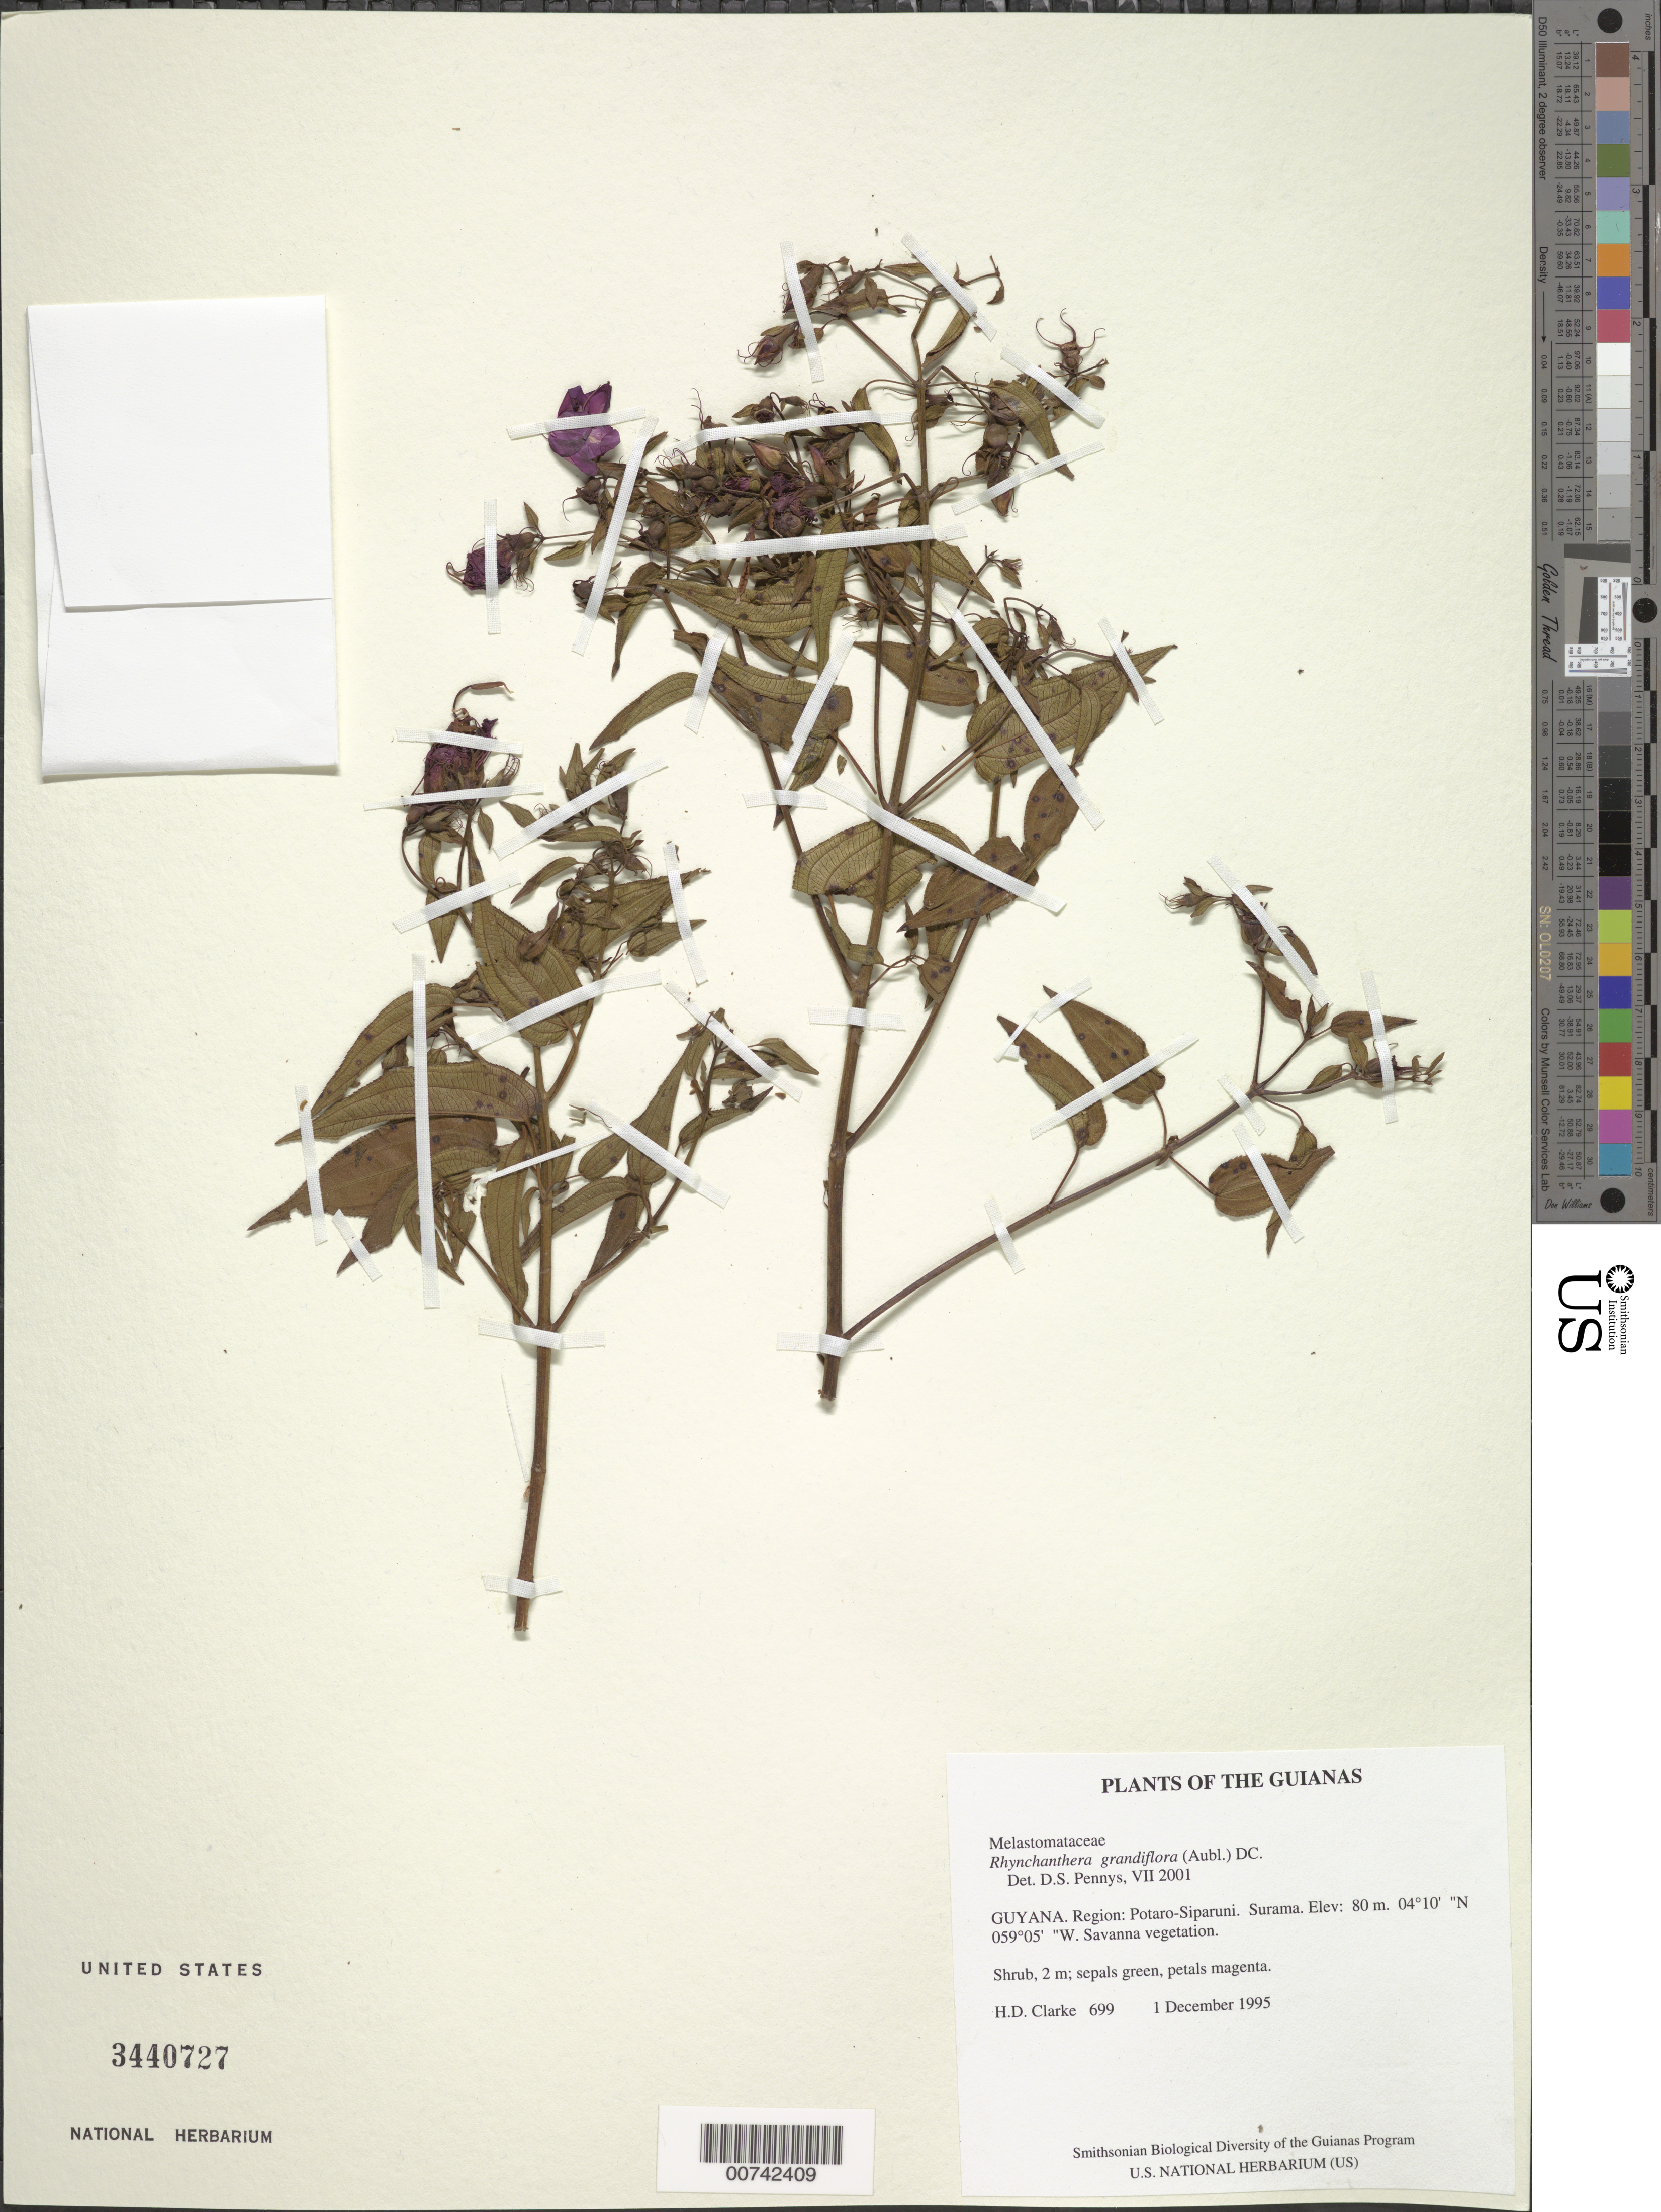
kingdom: Plantae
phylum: Tracheophyta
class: Magnoliopsida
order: Myrtales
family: Melastomataceae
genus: Rhynchanthera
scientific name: Rhynchanthera grandiflora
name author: (Aubl.) DC.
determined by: Penneys, D. S.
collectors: H. D. Clarke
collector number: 699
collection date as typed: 1 December 1995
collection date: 1995-12-01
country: Guyana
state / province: Potaro-Siparuni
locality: Surama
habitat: Savanna vegetation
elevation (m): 80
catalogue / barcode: US 3440727